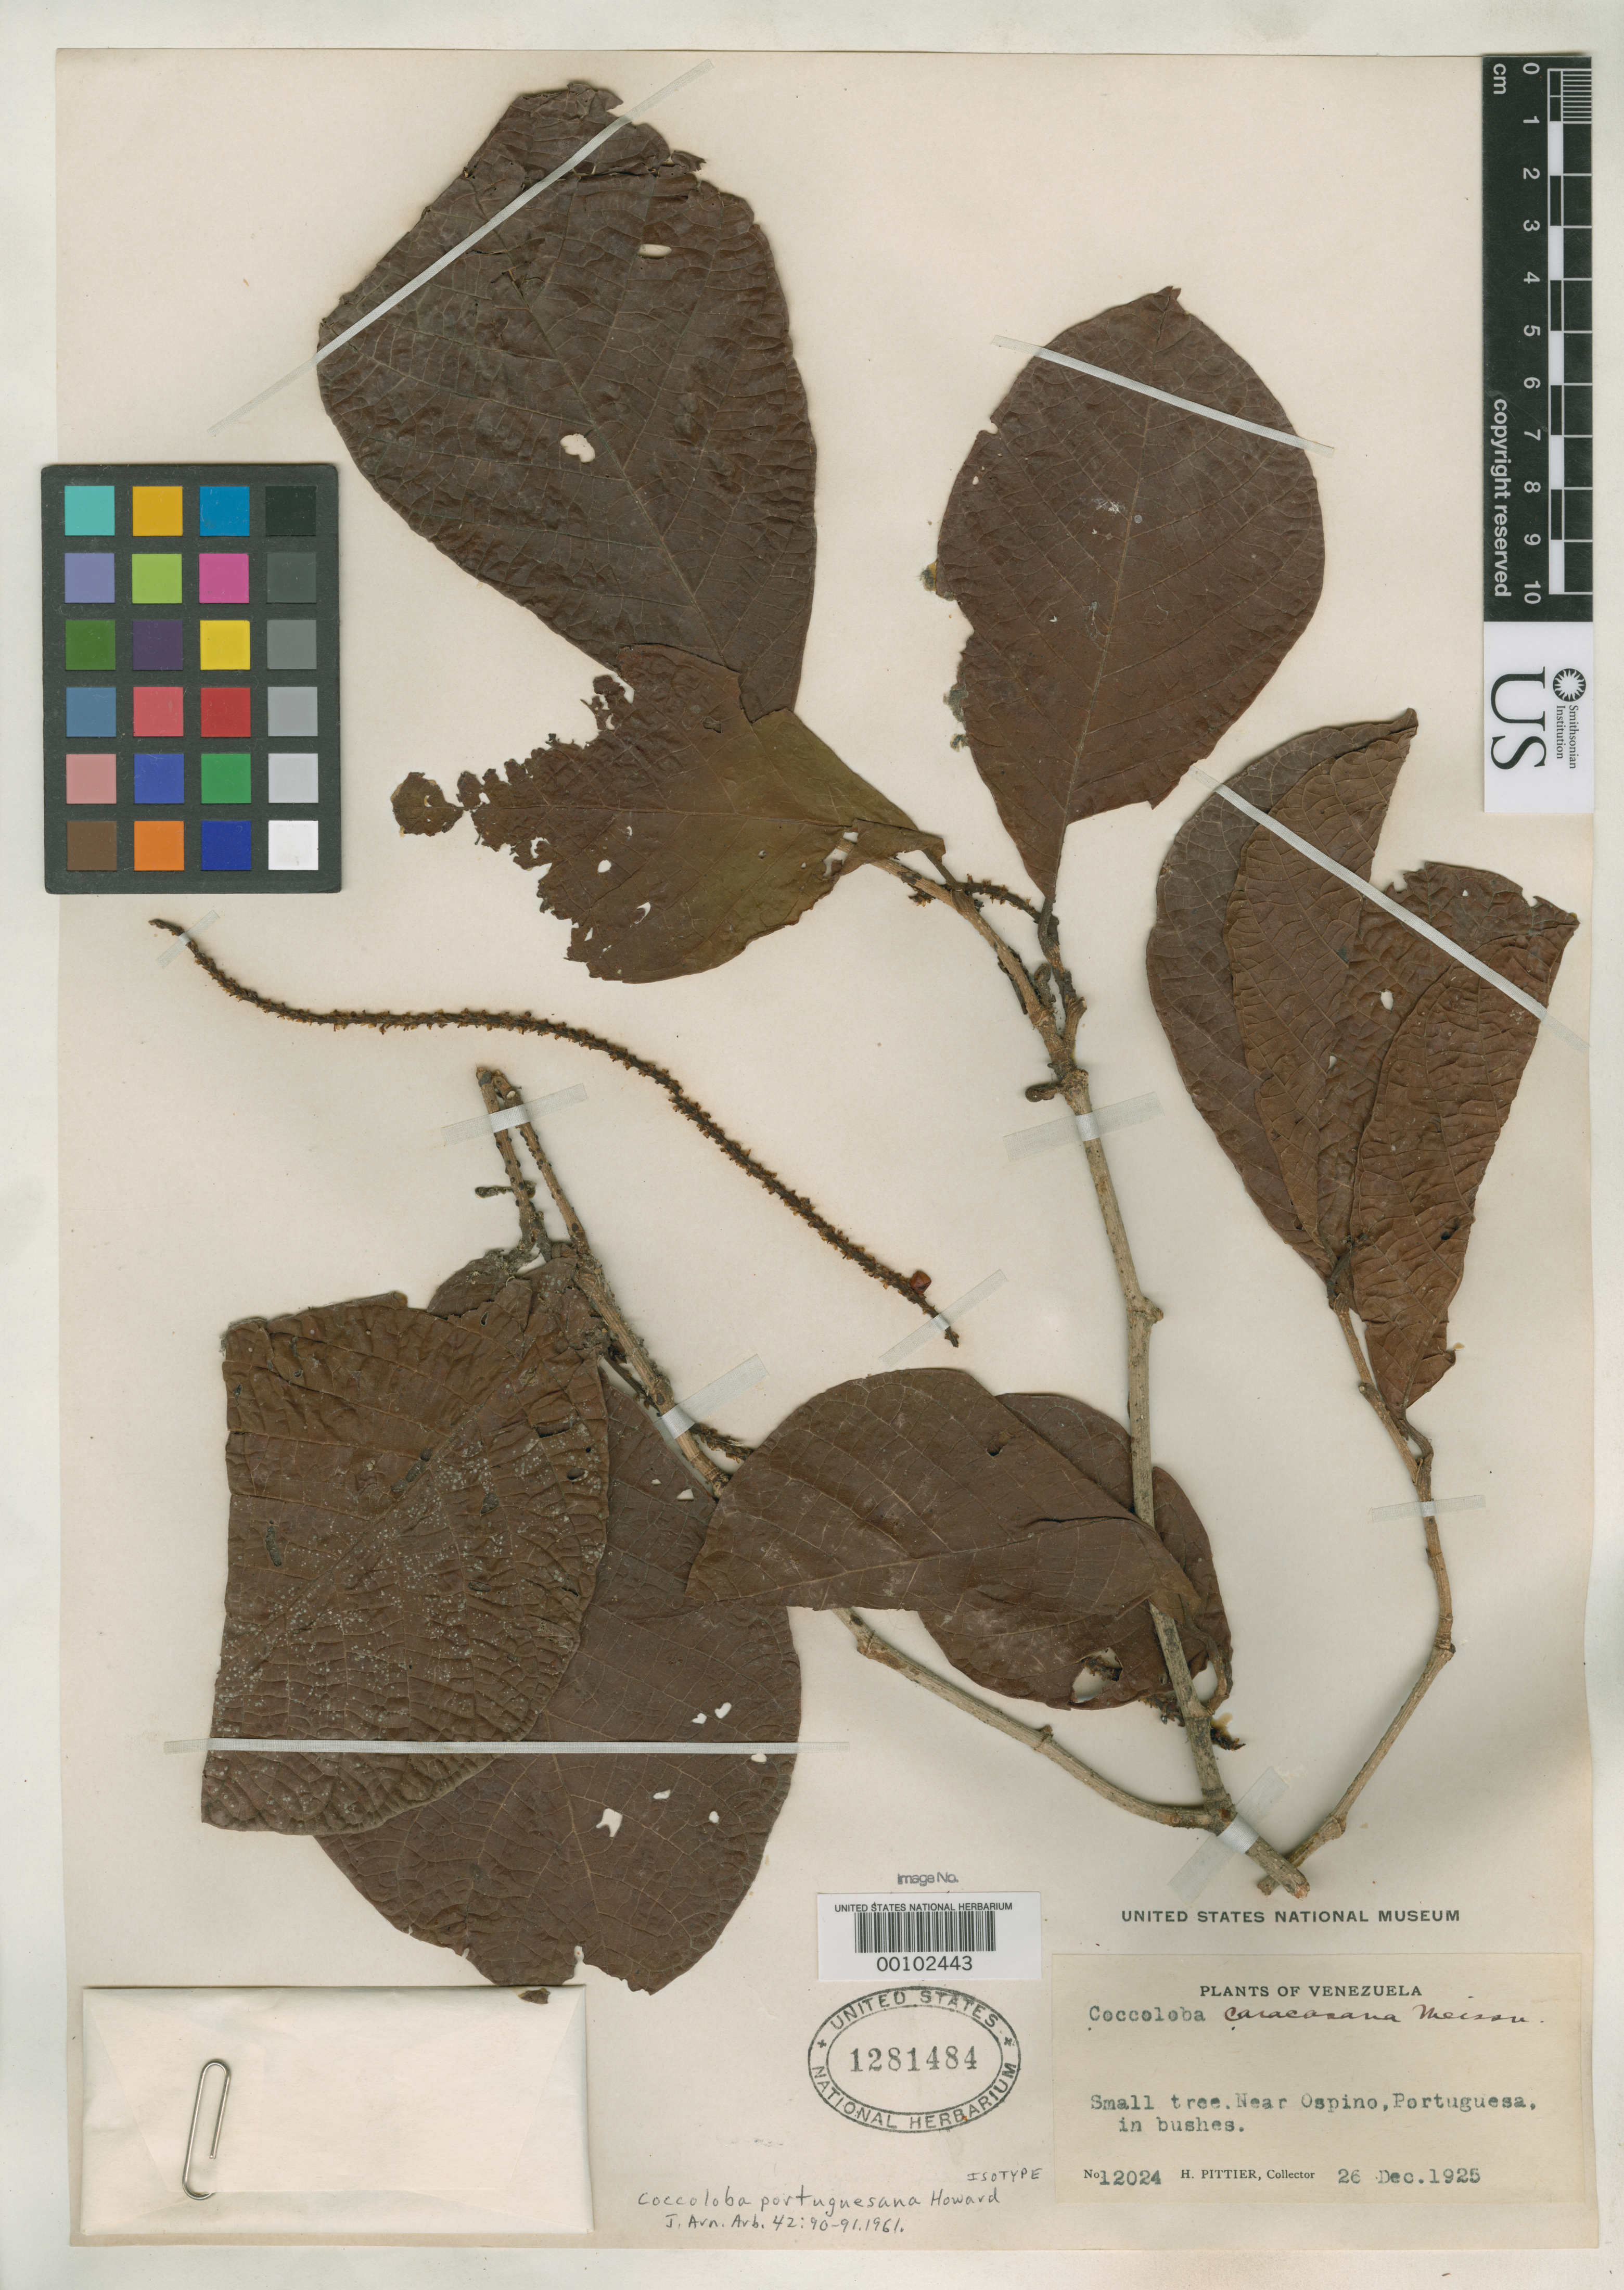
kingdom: Plantae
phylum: Tracheophyta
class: Magnoliopsida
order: Caryophyllales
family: Polygonaceae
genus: Coccoloba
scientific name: Coccoloba portuguesana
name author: R.A. Howard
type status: Isotype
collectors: H. F. Pittier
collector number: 12024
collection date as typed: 26 Dec 1925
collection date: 1925-12-26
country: Venezuela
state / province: Portuguesa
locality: Near Ospino.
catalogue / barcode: US 1281484